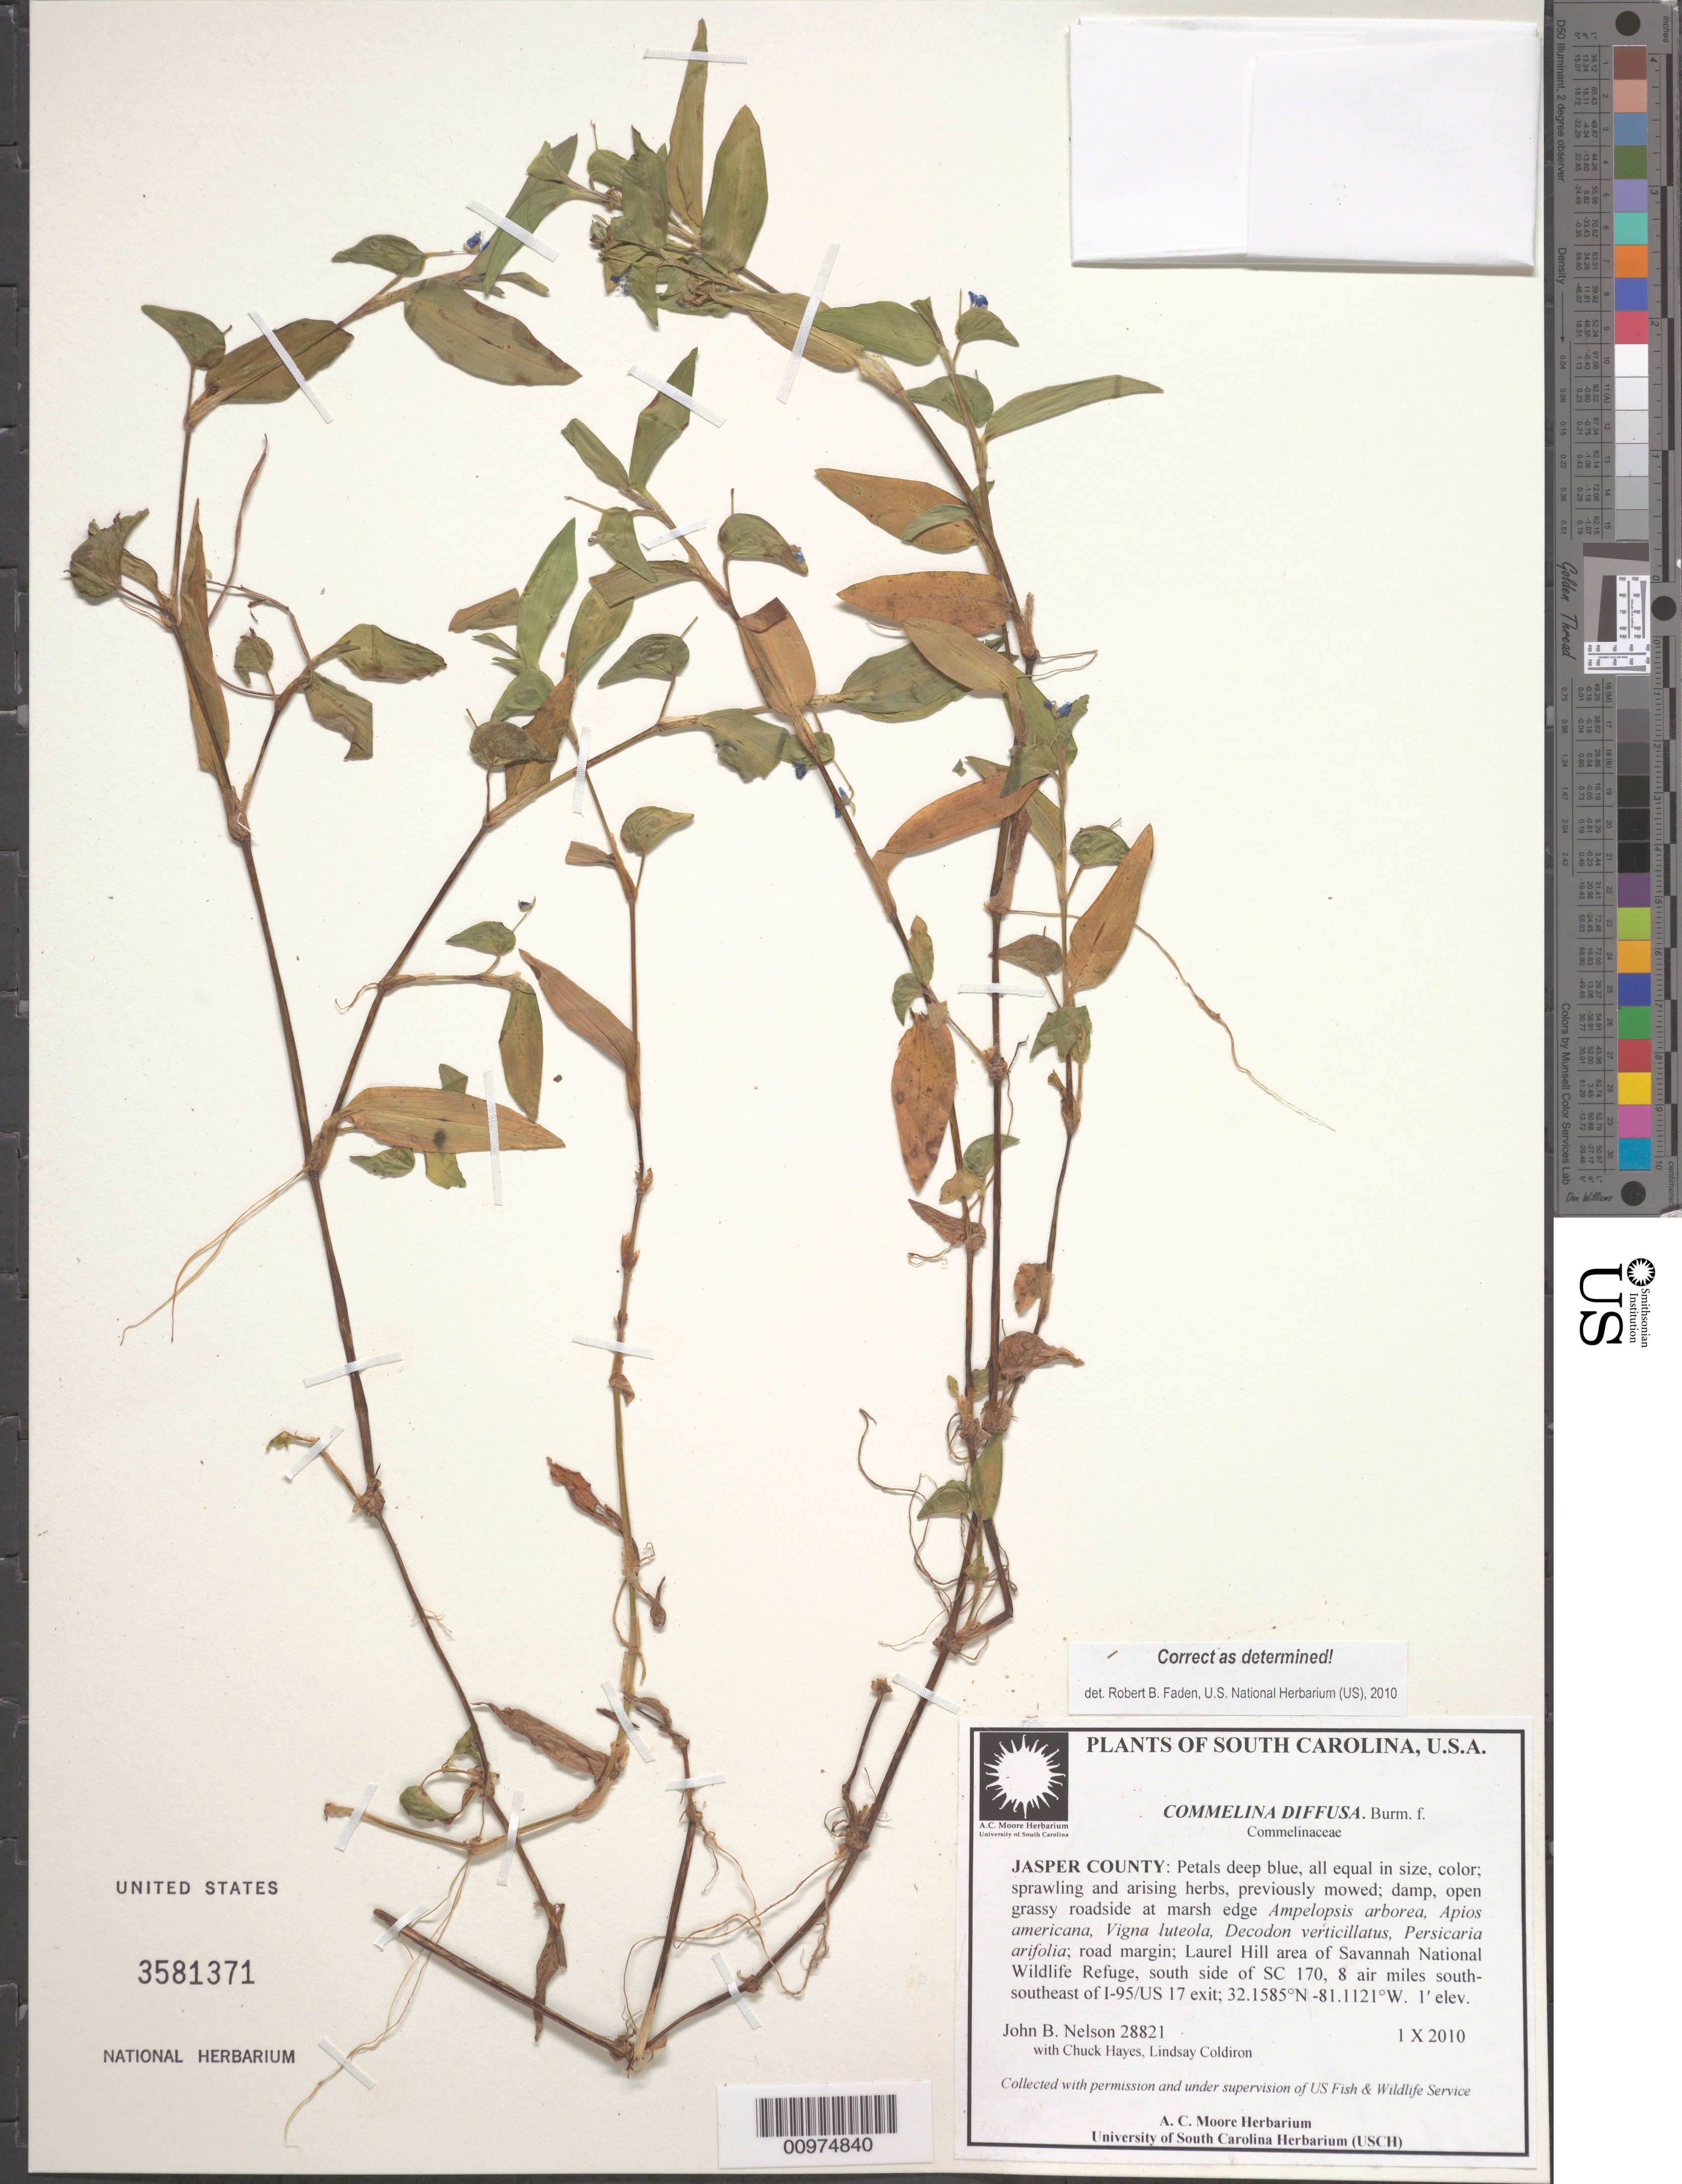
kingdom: Plantae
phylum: Tracheophyta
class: Liliopsida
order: Commelinales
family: Commelinaceae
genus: Commelina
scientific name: Commelina diffusa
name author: Burm. f.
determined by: Faden, Robert B., (US), Smithsonian Institution - National Museum of Natural History (UNITED STATES)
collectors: J. Nelson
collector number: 28821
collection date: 2010-10-01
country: United States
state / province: South Carolina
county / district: Jasper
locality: Laurel Hill area of Savannah National Wildlife Refuge, south side of SC 170, 8 air miles south-southwest of I-95/US 17 exit 32.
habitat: previously mowed; damp, open grassy roadside at marsh edge Amelopsis arborea, Apios americana, Vigna luteola, Decodon verticillatus, Persicaria arifolia; road margin;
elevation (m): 0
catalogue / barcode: US 3581371